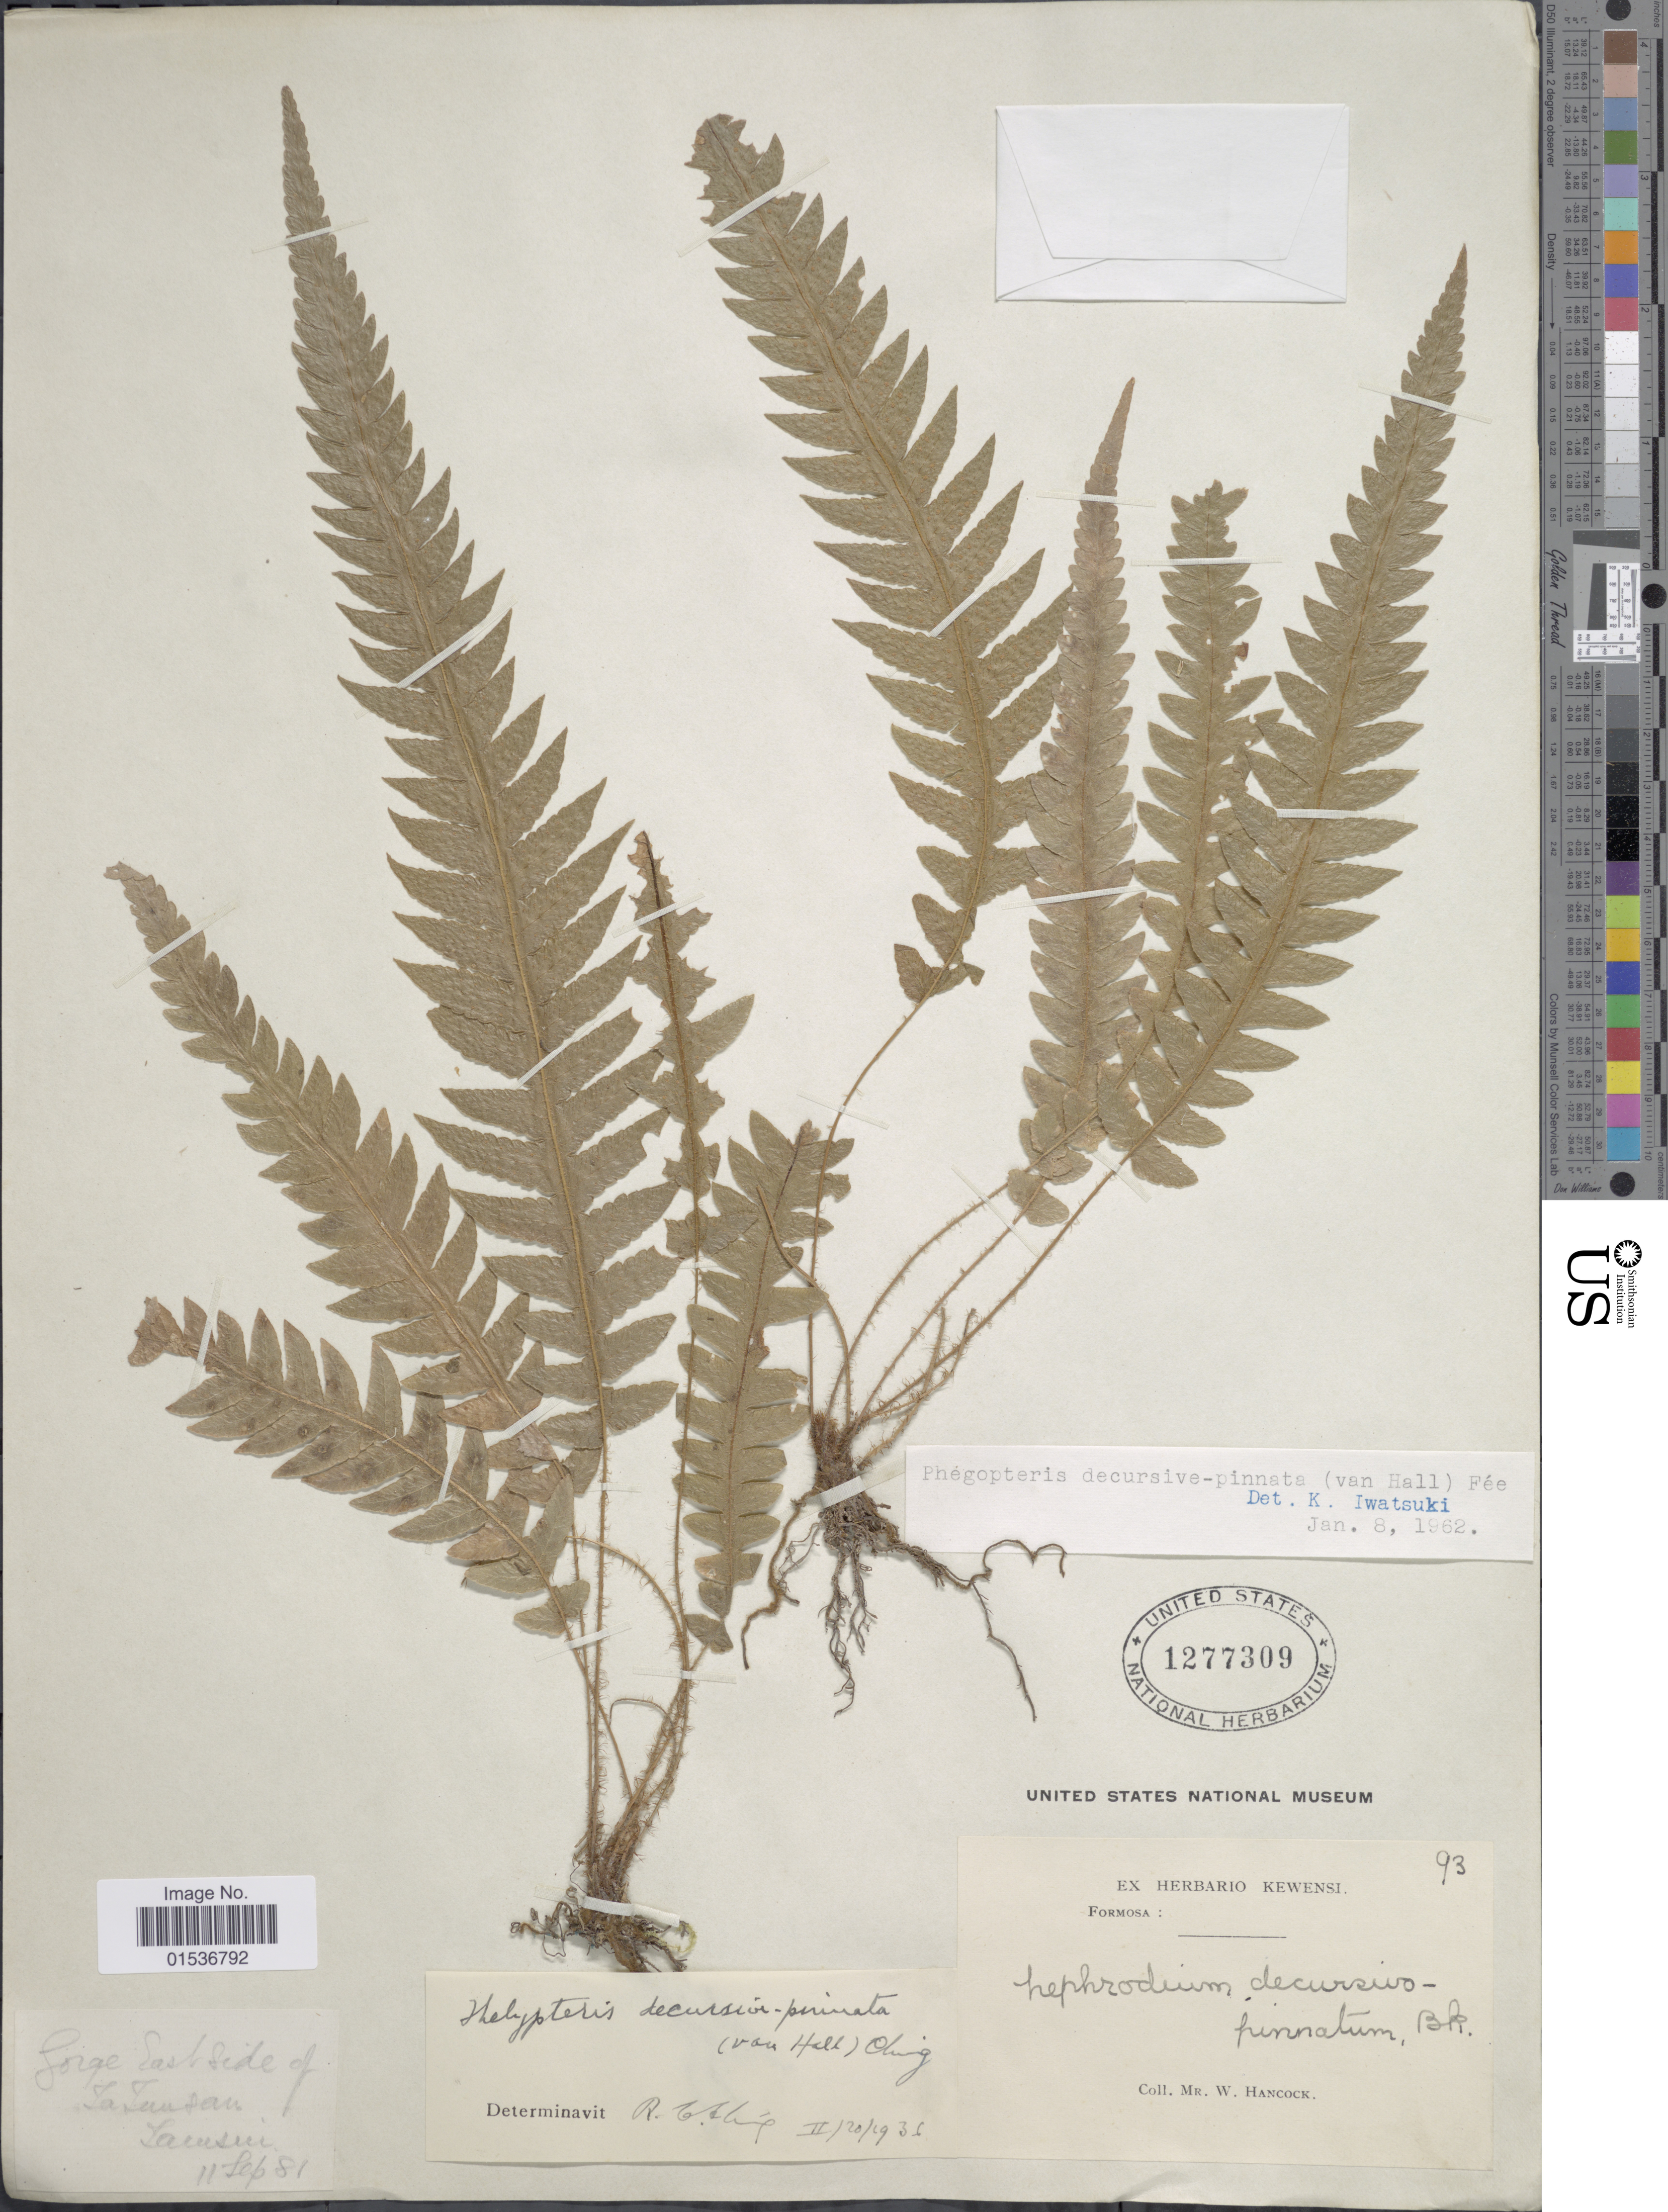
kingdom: Plantae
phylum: Tracheophyta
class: Polypodiopsida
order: Polypodiales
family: Thelypteridaceae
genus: Phegopteris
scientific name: Phegopteris decursivepinnata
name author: (H.C. Hall) Fée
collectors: W. Hancock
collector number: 93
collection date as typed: Transcribed d/m/y: 11/9/81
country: Taiwan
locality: Formosa.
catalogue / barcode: US 1277309